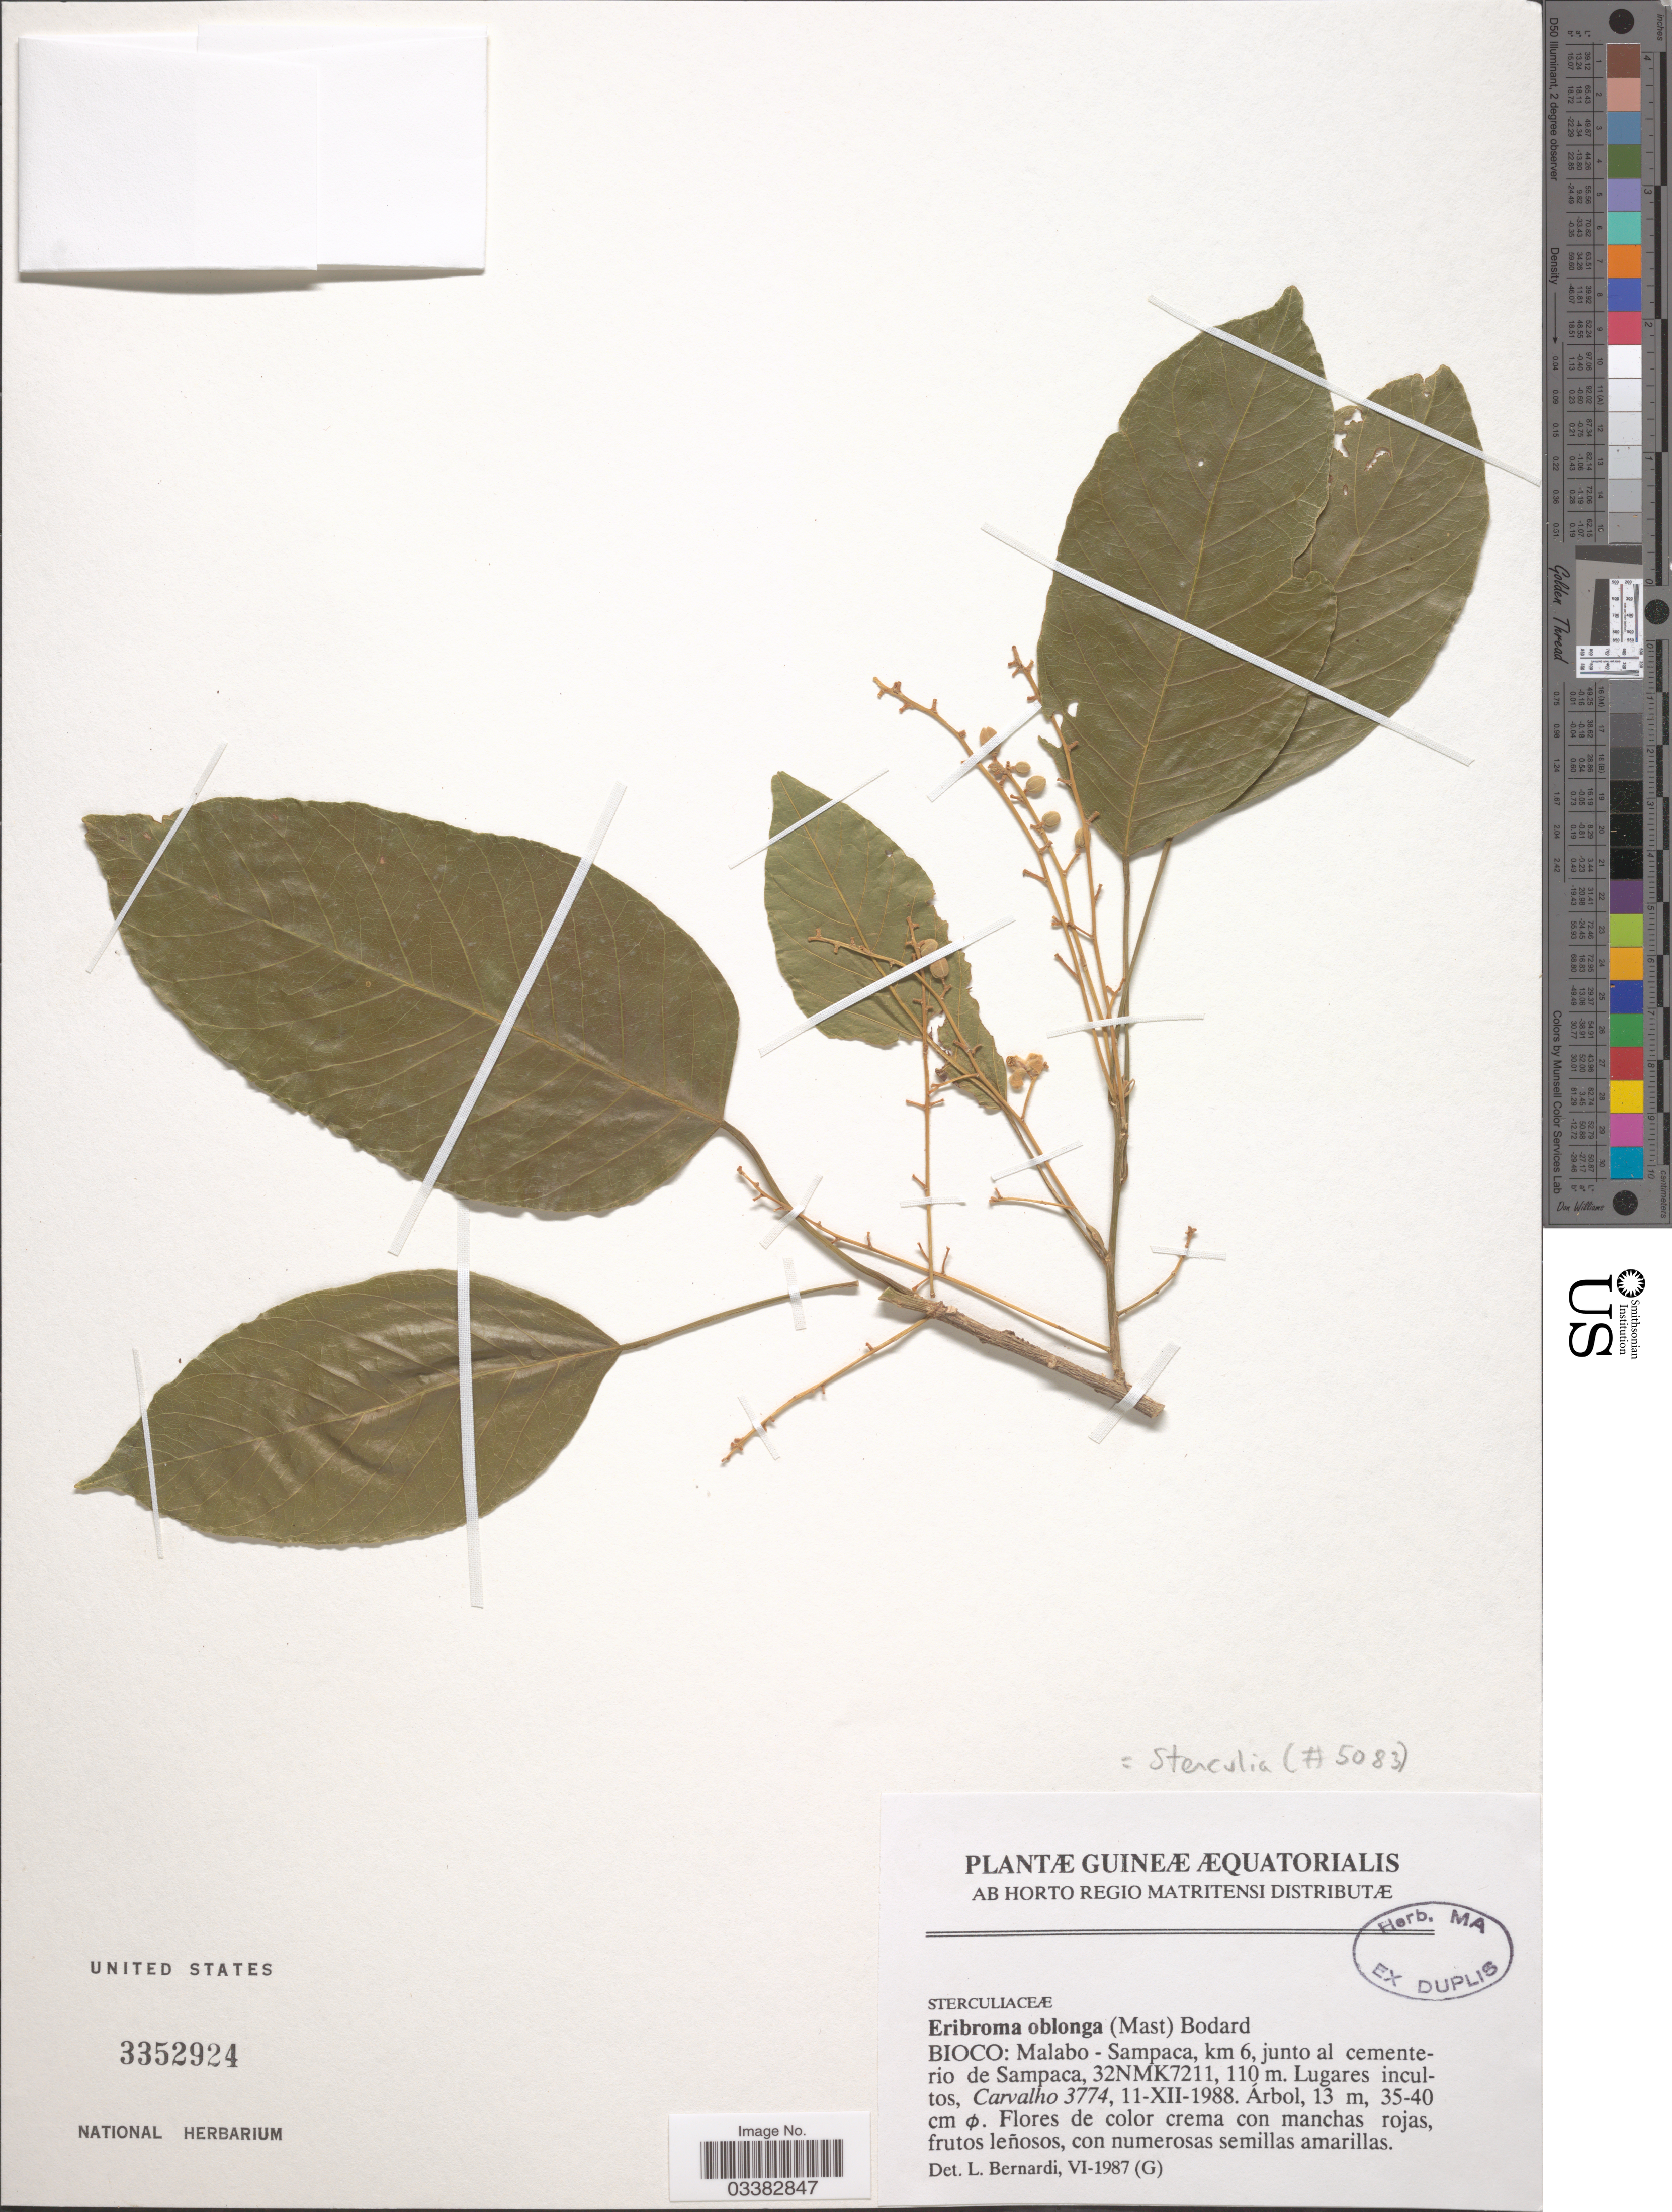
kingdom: Plantae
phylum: Tracheophyta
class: Magnoliopsida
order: Malvales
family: Malvaceae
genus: Sterculia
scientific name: Sterculia oblonga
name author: Mast.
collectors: Carvalho, --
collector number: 3774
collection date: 1988-12-11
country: Equatorial Guinea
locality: Guineæ Æquatorialis. Bioco: Malabo - Sampaca, km 6, junto al cementerio de Sampaca, 32NMK7211.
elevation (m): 110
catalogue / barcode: US 3352924